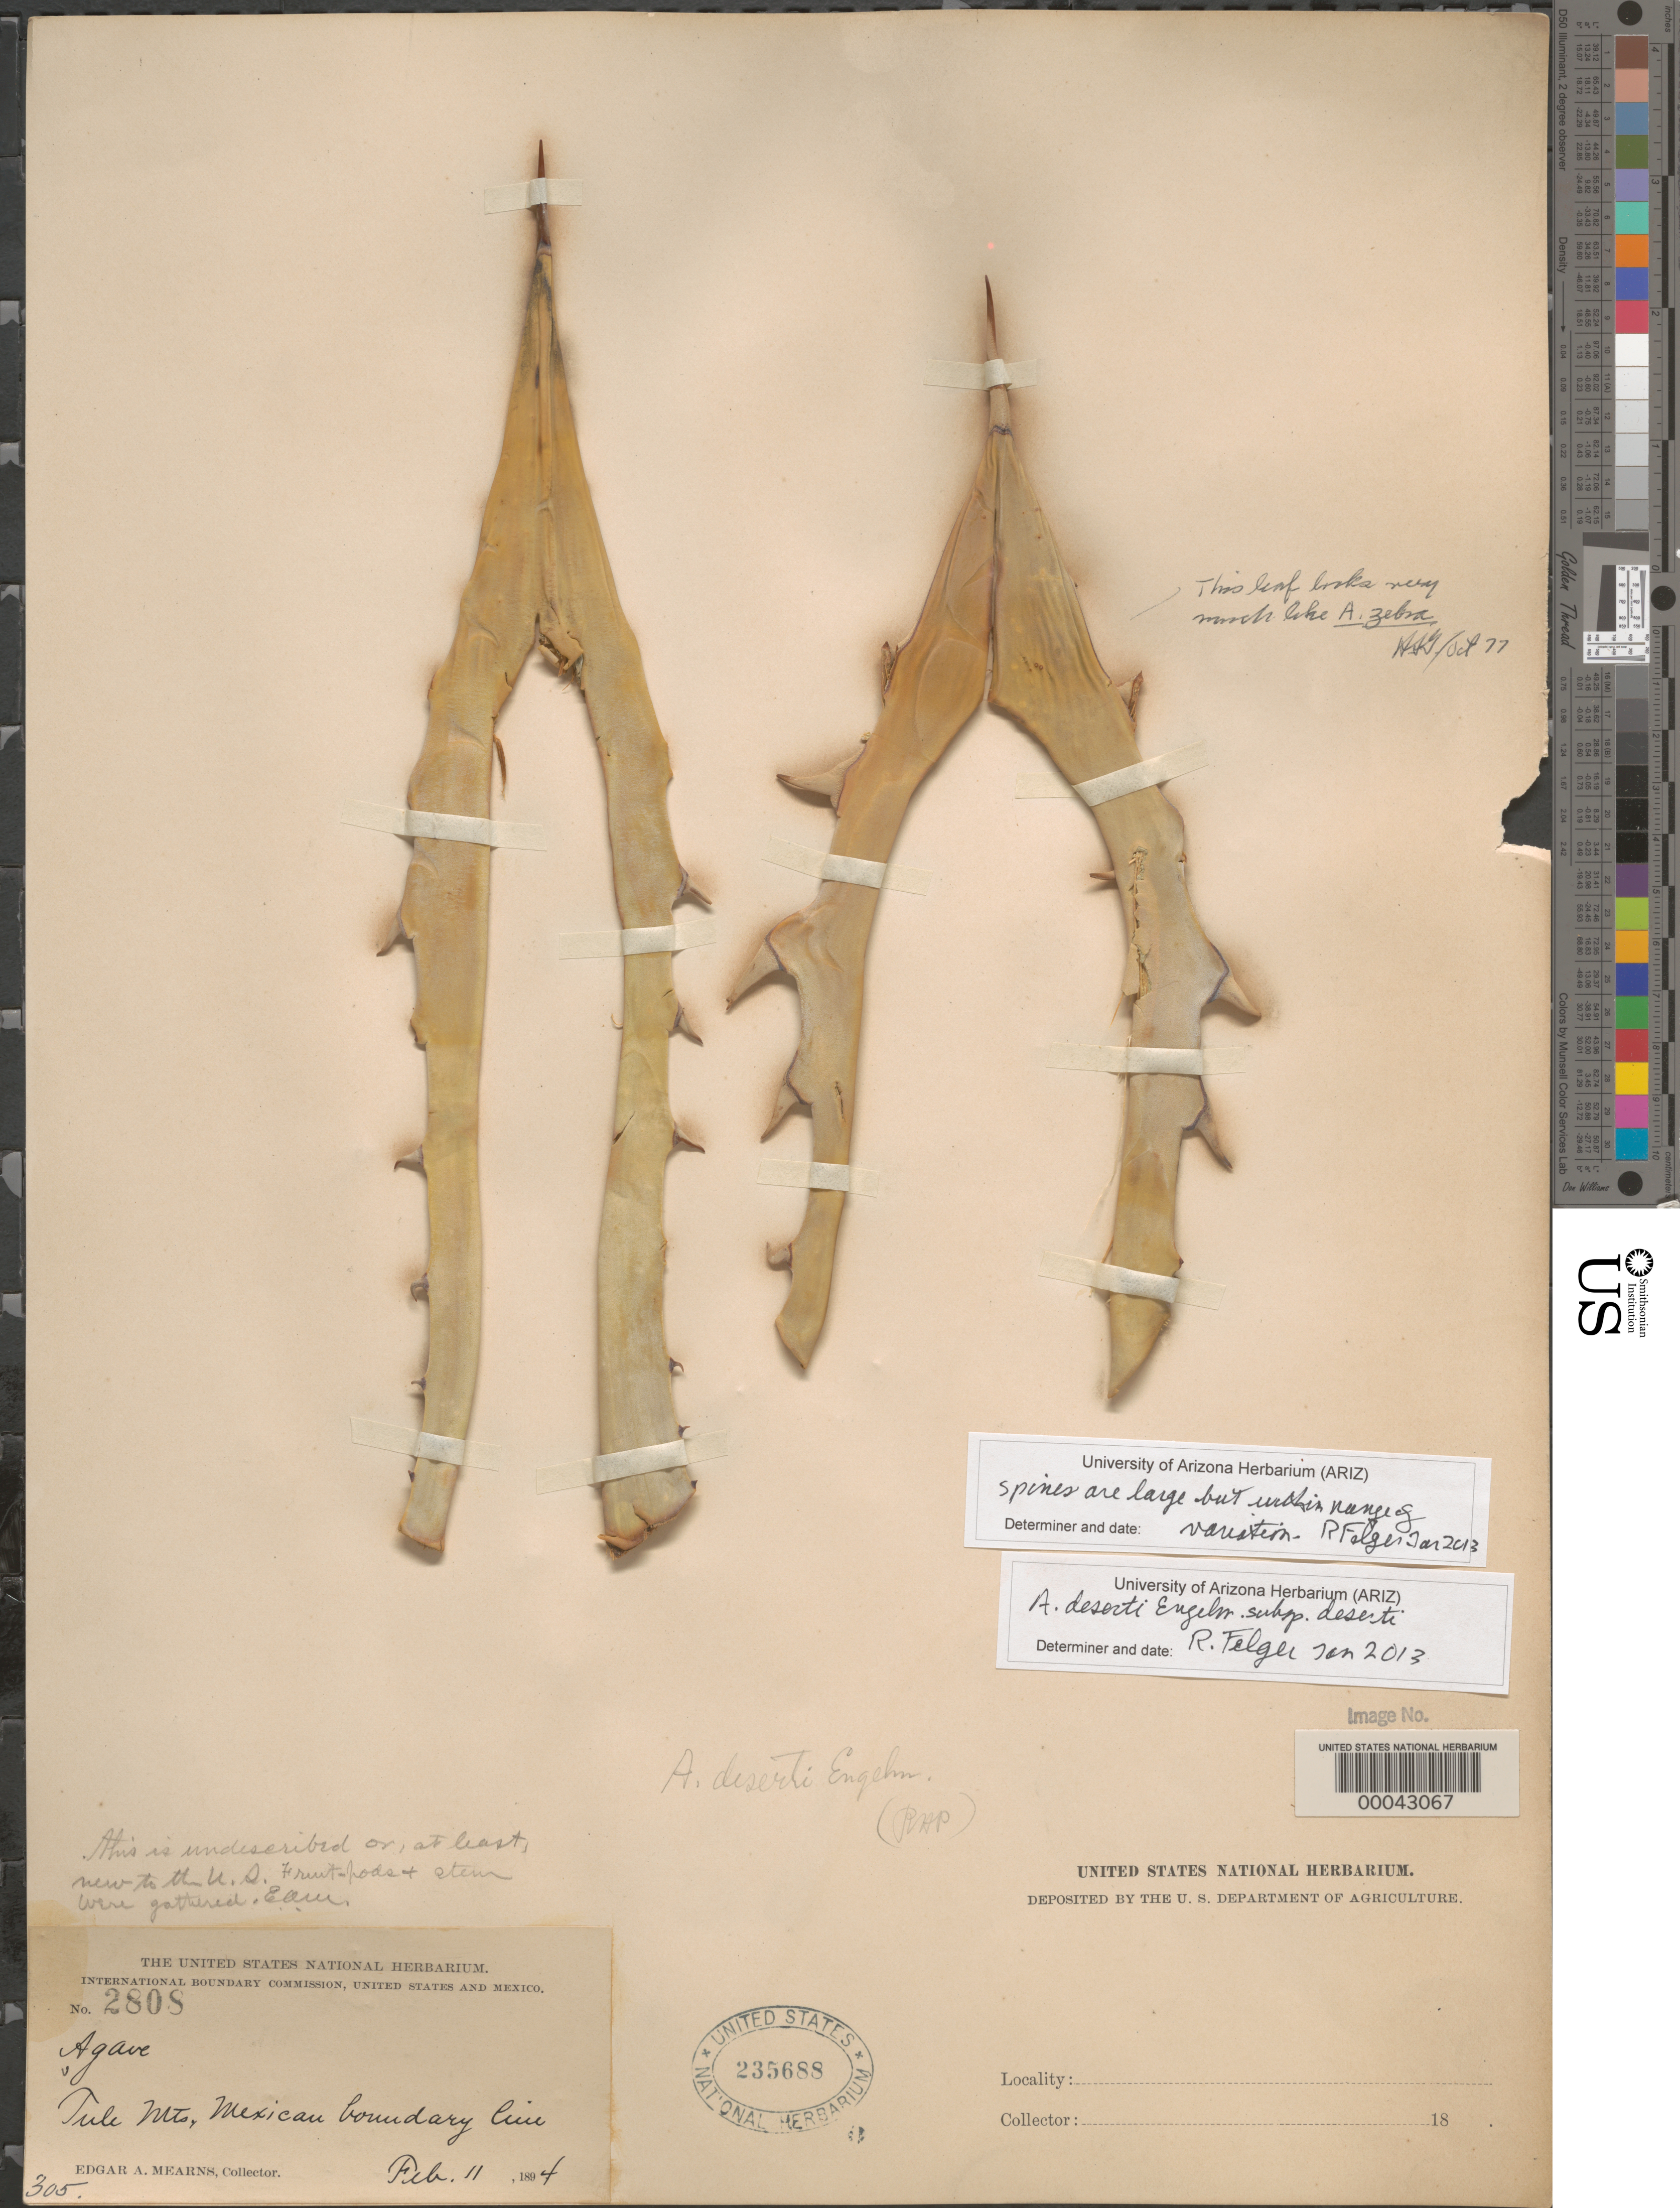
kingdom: Plantae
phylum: Tracheophyta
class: Liliopsida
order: Asparagales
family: Asparagaceae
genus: Agave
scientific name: Agave deserti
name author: Engelm.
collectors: E. A. Mearns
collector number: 2808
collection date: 1894-02-11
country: United States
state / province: Arizona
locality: Tule Mts., Mexican boundary line.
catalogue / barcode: US 235688